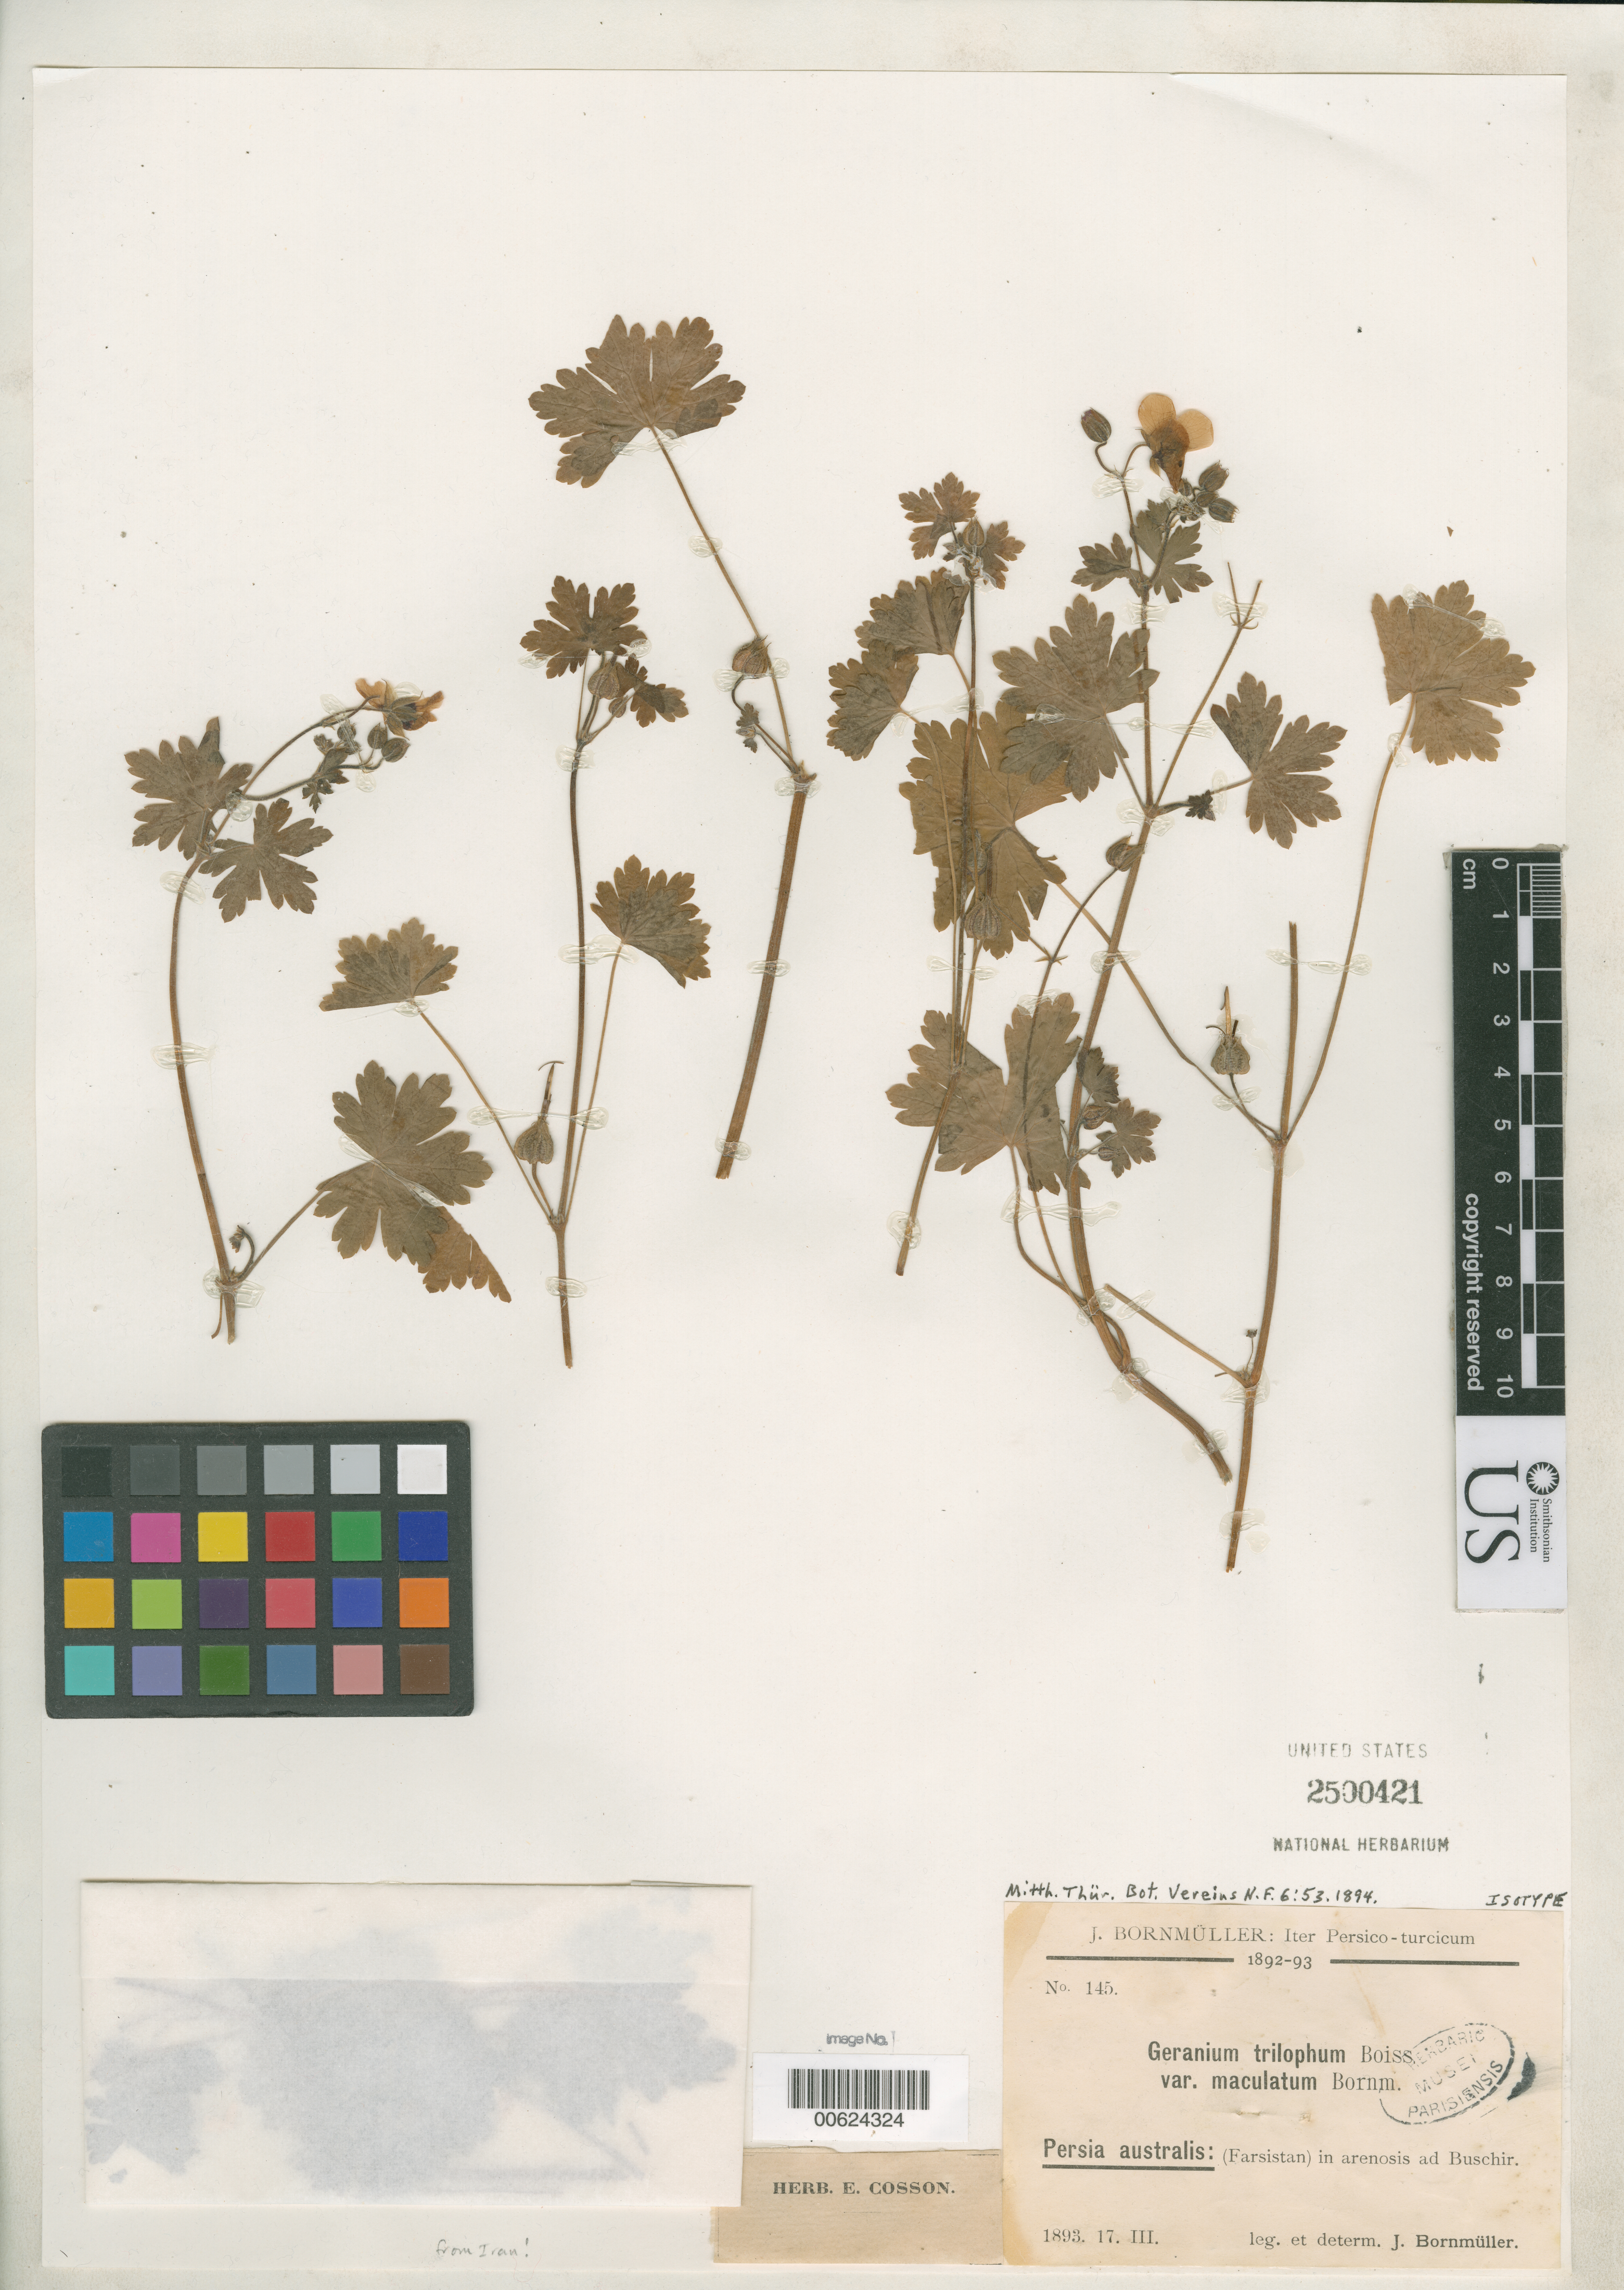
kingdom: Plantae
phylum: Tracheophyta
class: Magnoliopsida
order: Geraniales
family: Geraniaceae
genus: Geranium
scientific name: Geranium trilophum var. maculatum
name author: Bornm.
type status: Isotype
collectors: J. Bornmüller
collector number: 145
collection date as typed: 17 Mar 1893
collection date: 1893-03-17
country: Iran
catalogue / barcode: US 2500421